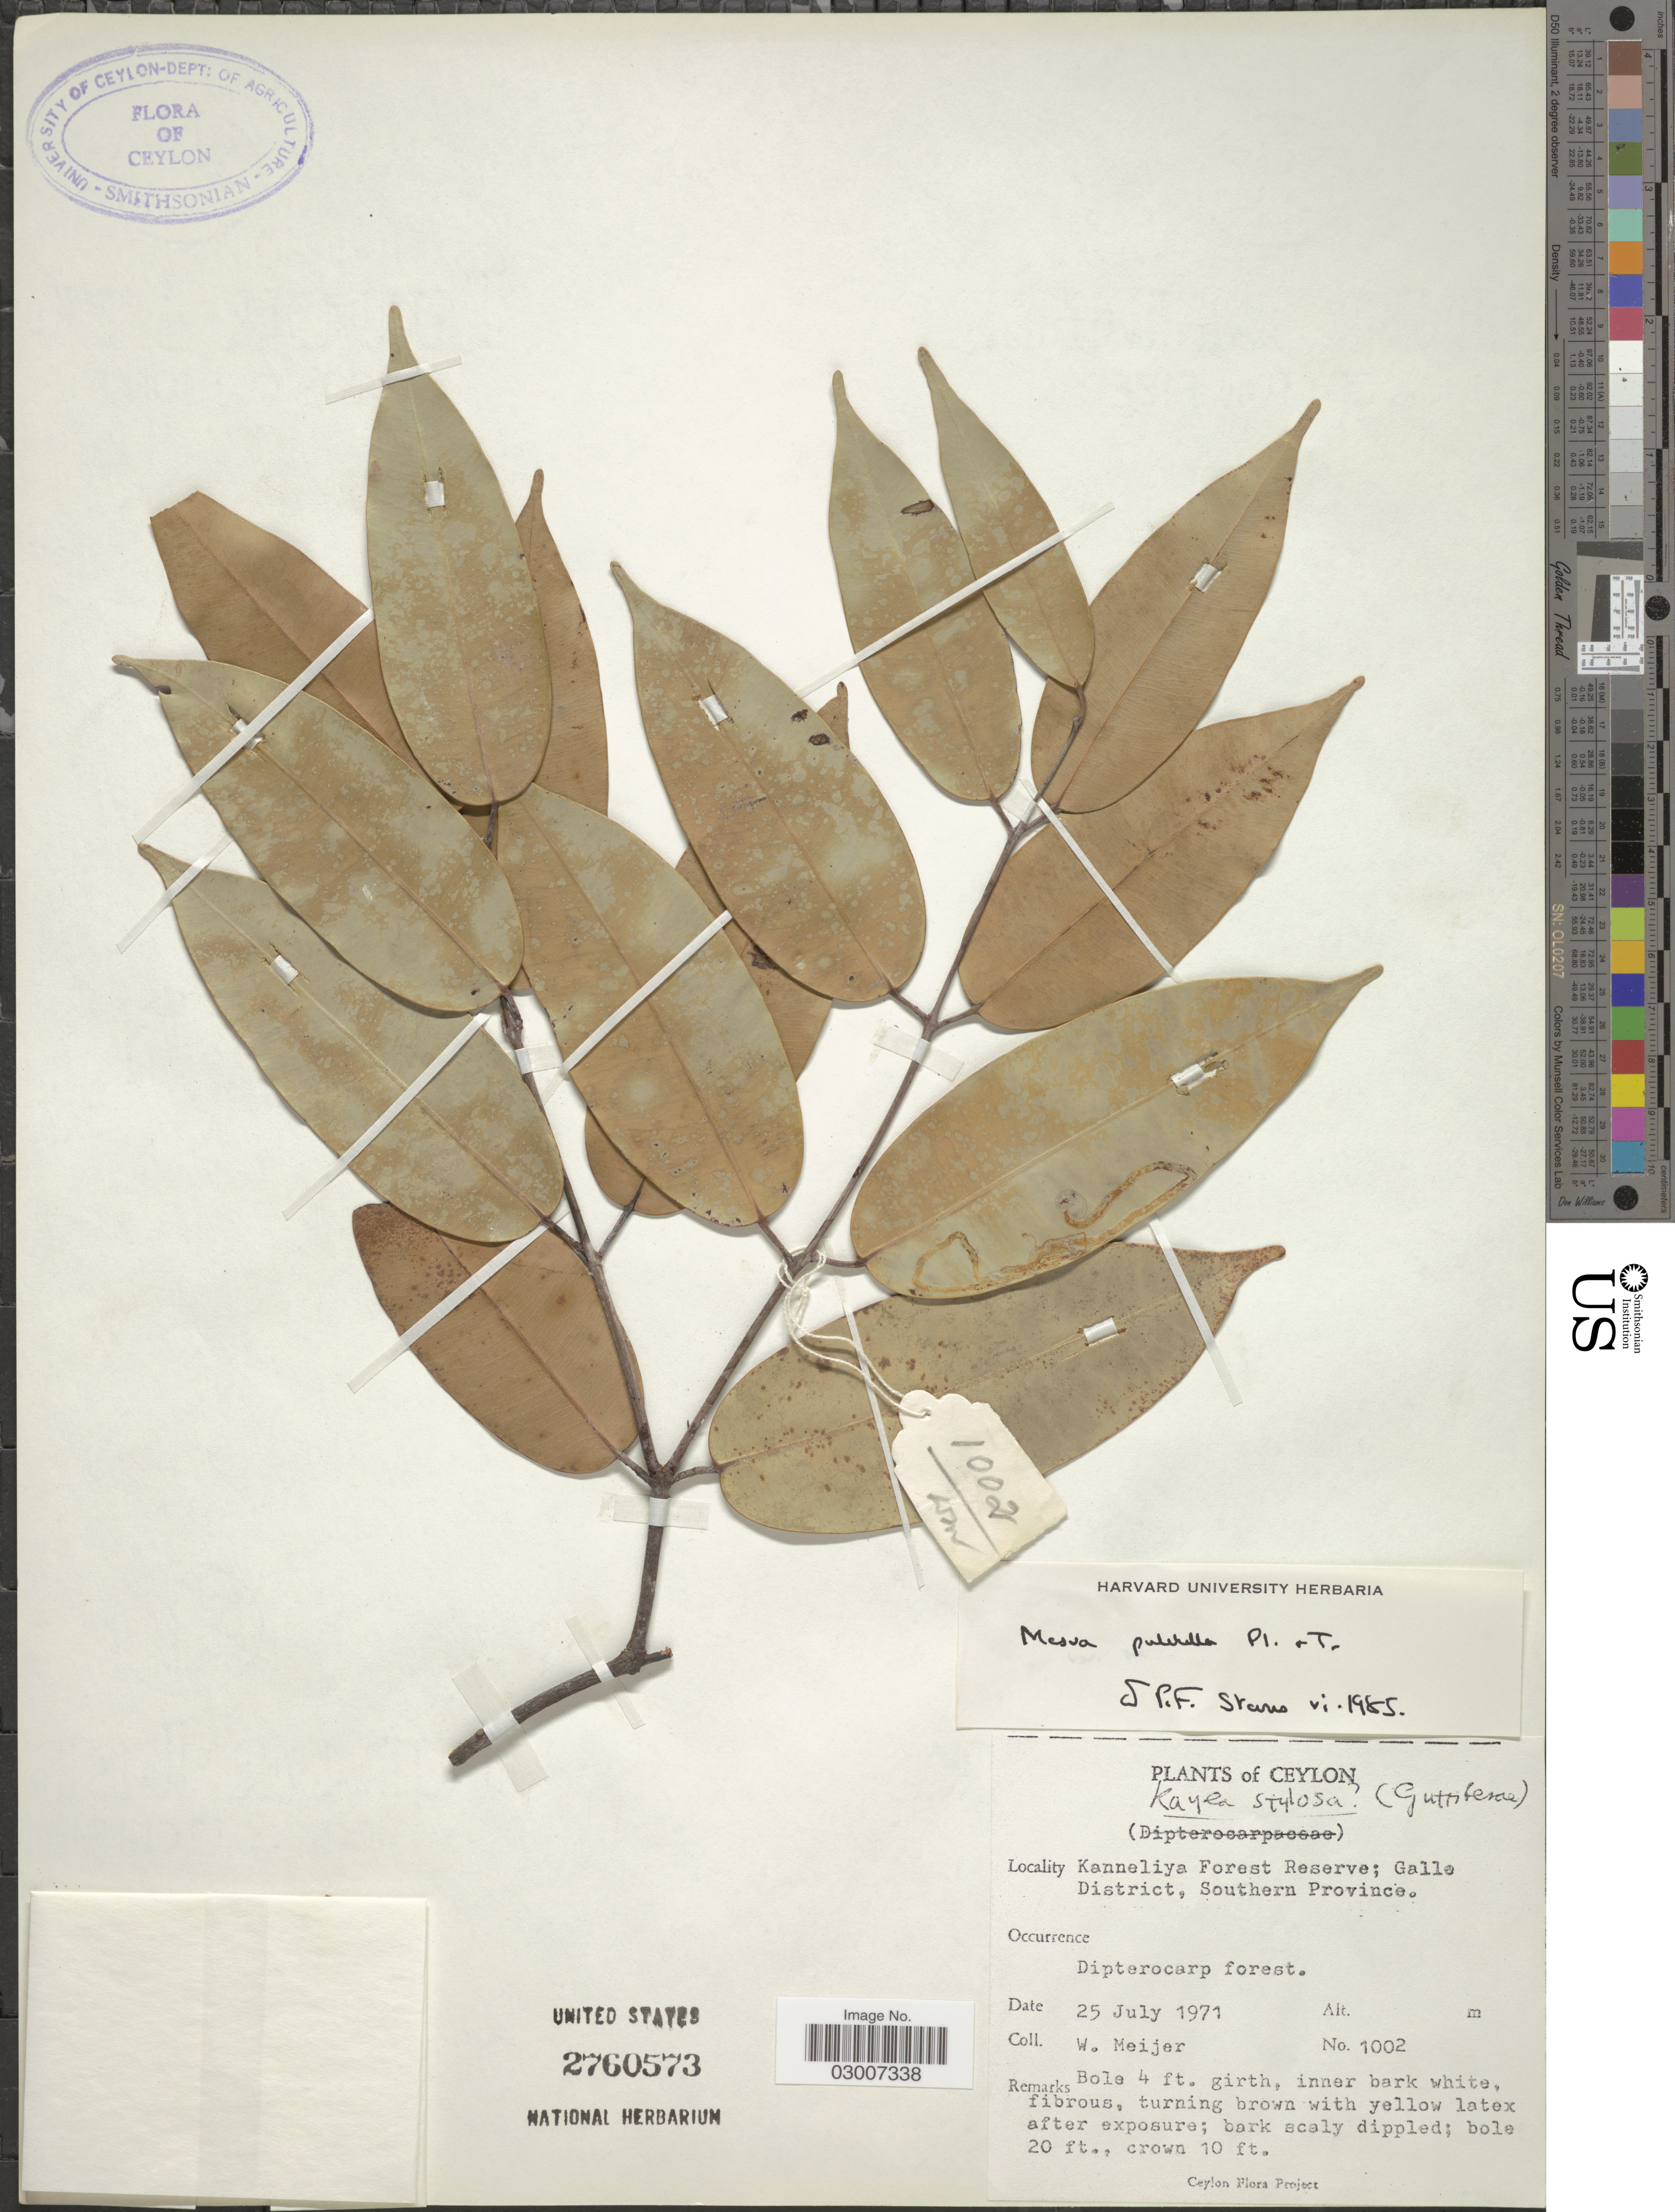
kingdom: Plantae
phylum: Tracheophyta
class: Magnoliopsida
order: Malpighiales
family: Calophyllaceae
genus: Mesua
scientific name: Mesua ferrea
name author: L.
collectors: W. Meijer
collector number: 1002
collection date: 1971-07-25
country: Sri Lanka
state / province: Southern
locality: Ceylon. Kanneliya Forest Reserve; Galle District, Southern Province.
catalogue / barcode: US 2760573